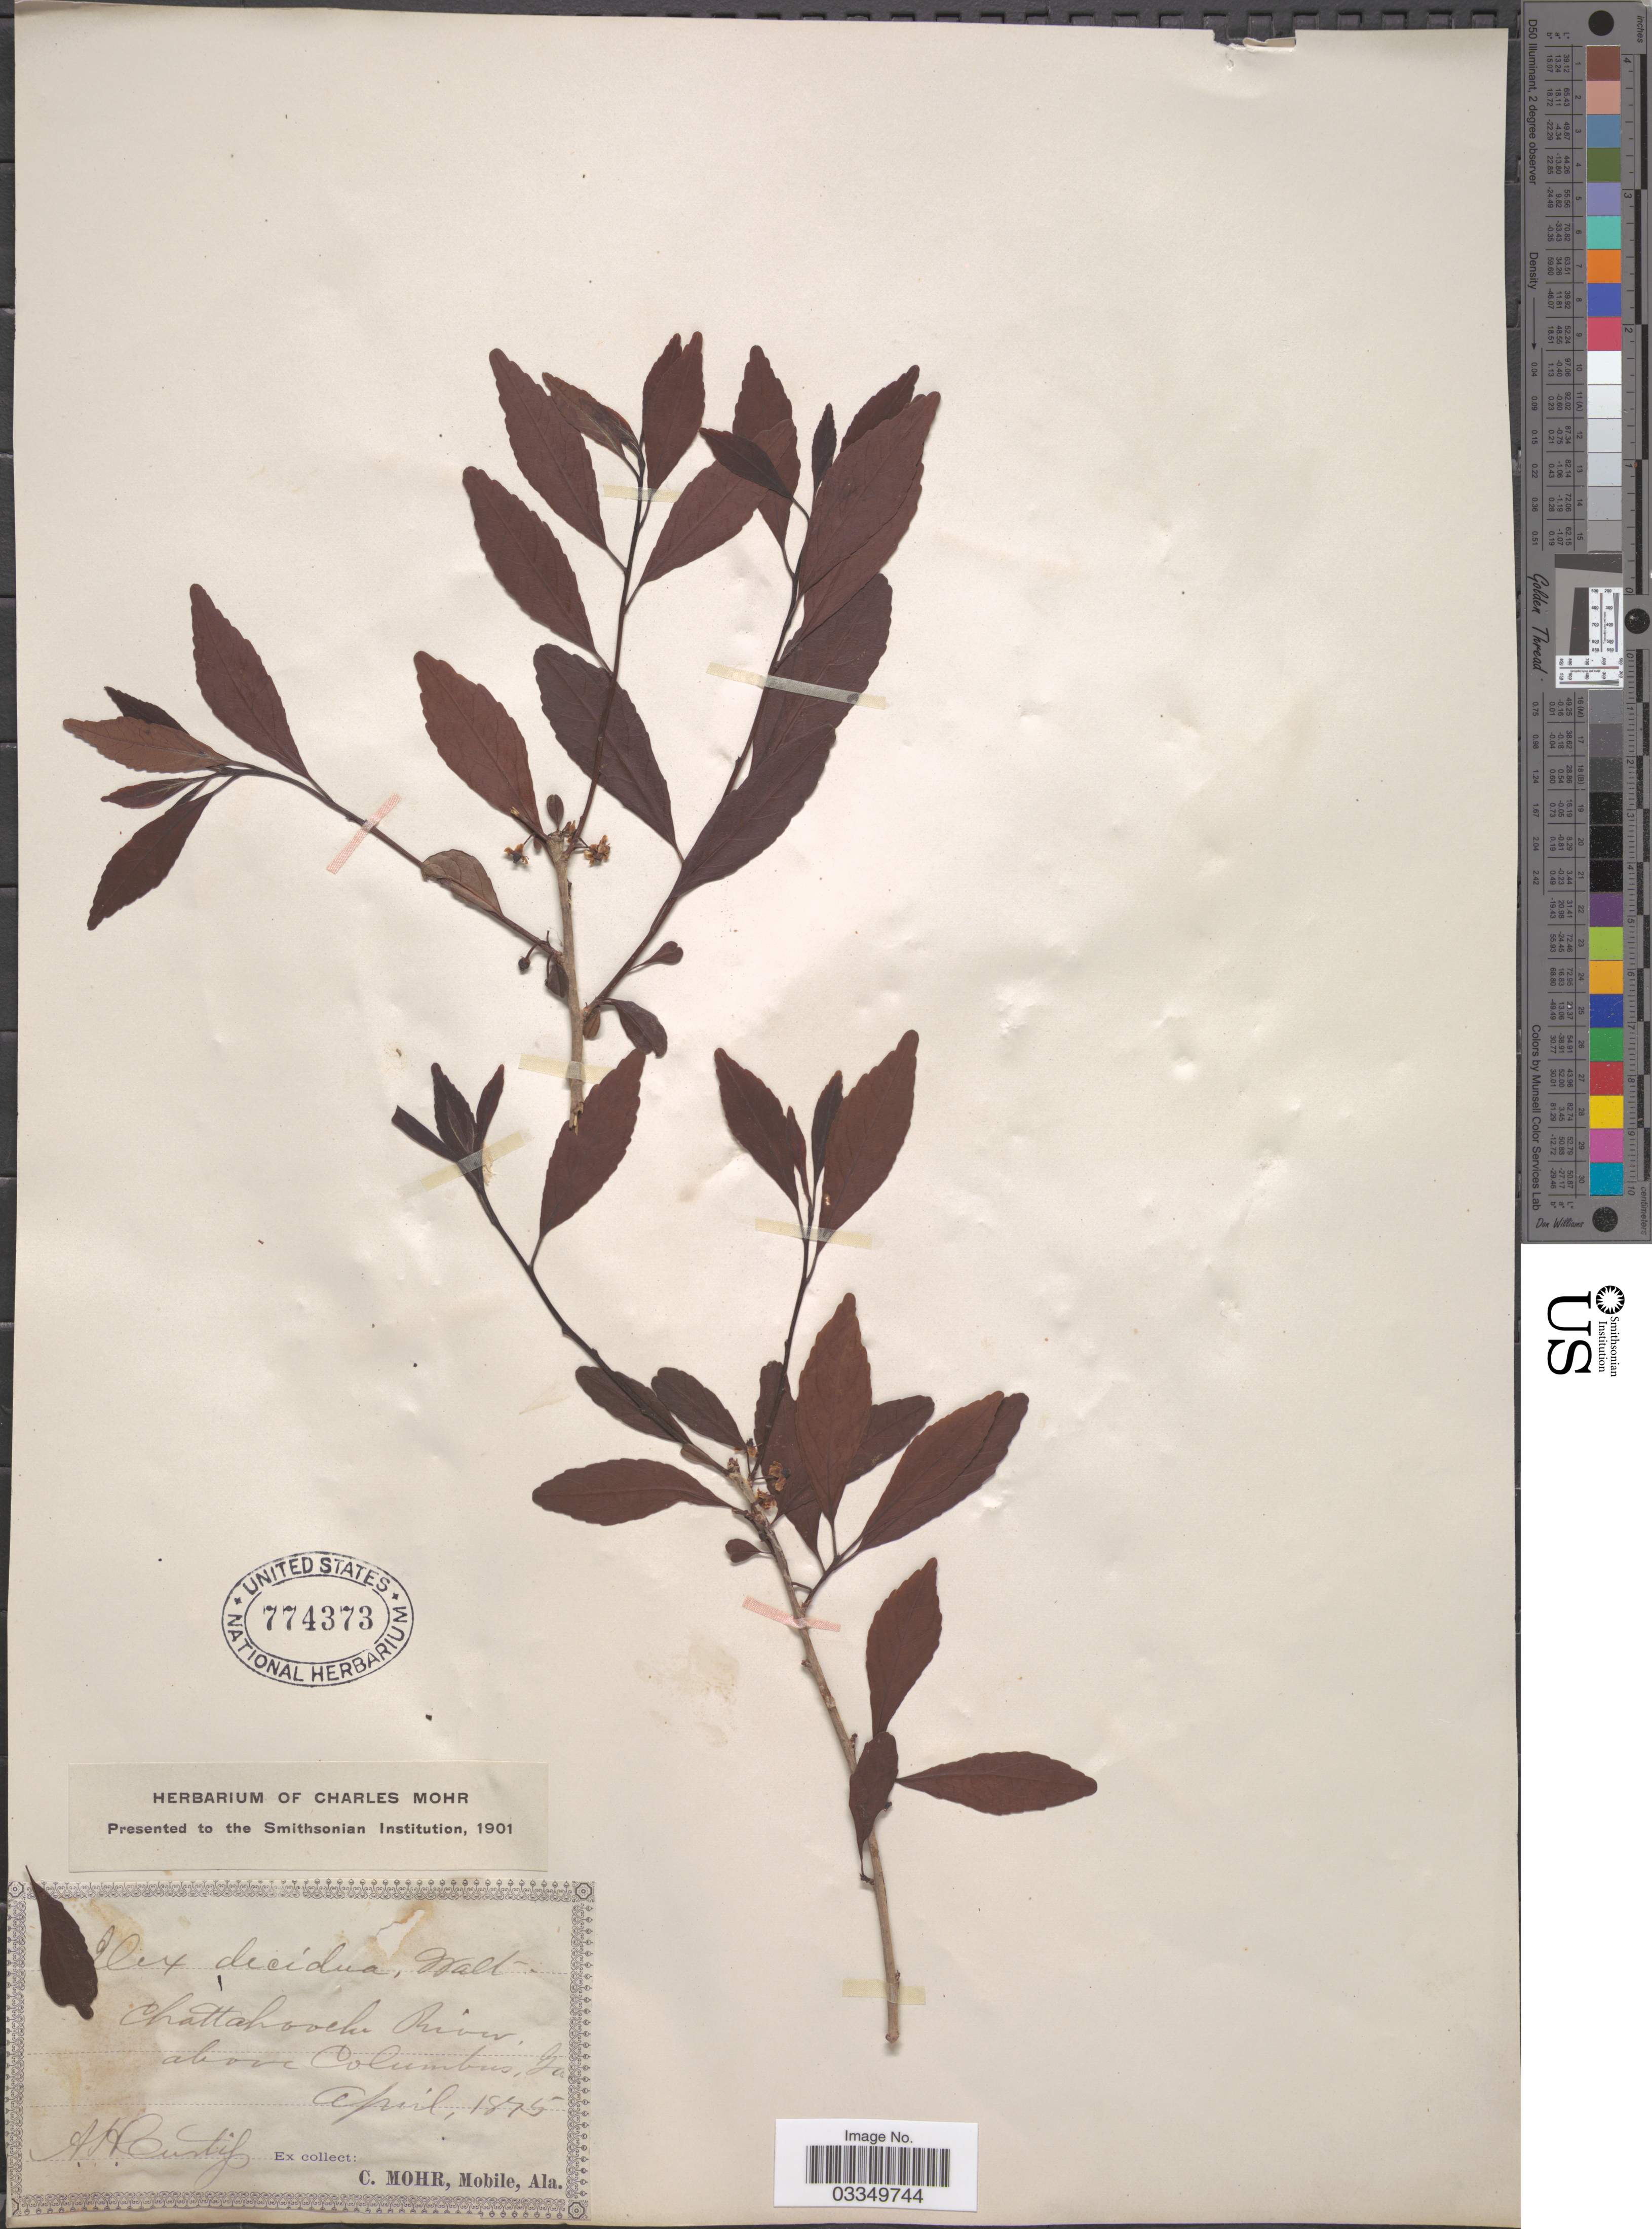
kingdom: Plantae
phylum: Tracheophyta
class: Magnoliopsida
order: Aquifoliales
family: Aquifoliaceae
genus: Ilex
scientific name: Ilex decidua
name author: Walter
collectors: A. H. Curtiss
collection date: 1875-04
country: United States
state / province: Georgia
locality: Chattahooche River, above Columbus.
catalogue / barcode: US 774373